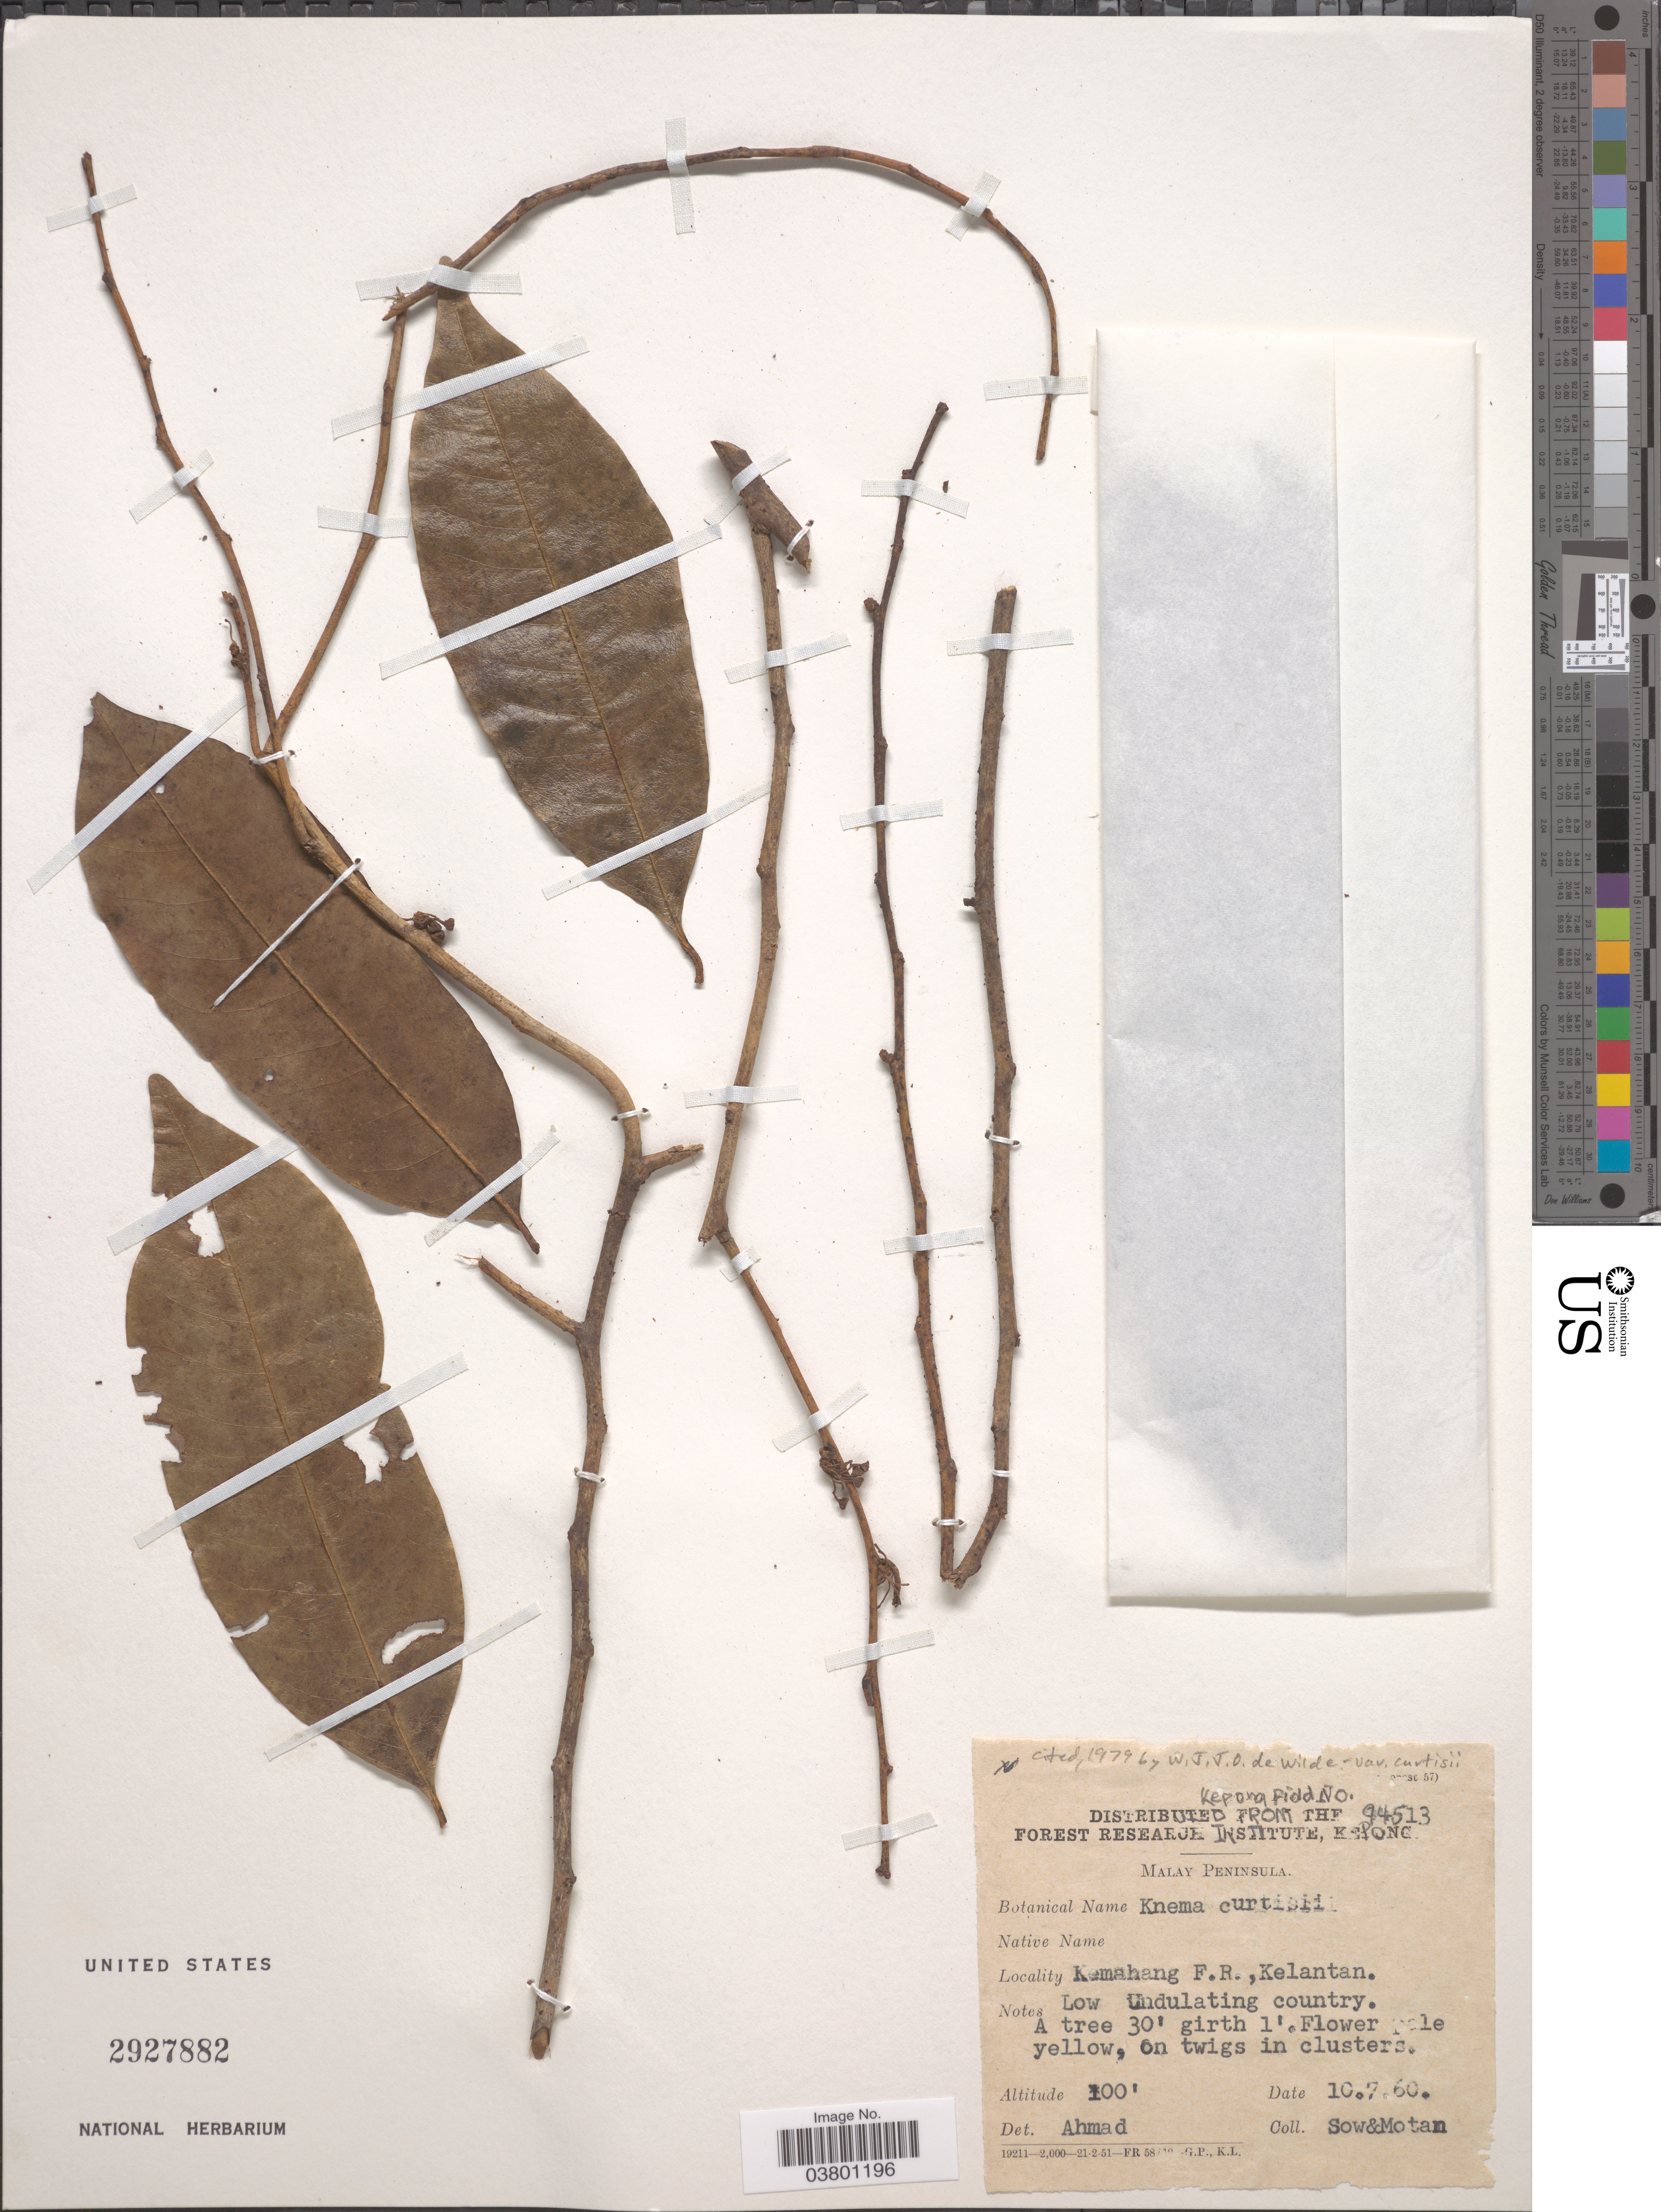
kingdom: Plantae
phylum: Tracheophyta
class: Magnoliopsida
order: Magnoliales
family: Myristicaceae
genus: Knema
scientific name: Knema curtisii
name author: Warb.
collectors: -. Sow & -. Motan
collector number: Kepong Field 94513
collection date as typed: Transcribed d/m/y: 10/7/60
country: Malaysia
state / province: Kelantan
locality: Malay Peninsula. Kemahang F.R., Kelantan.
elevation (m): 30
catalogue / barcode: US 2927882